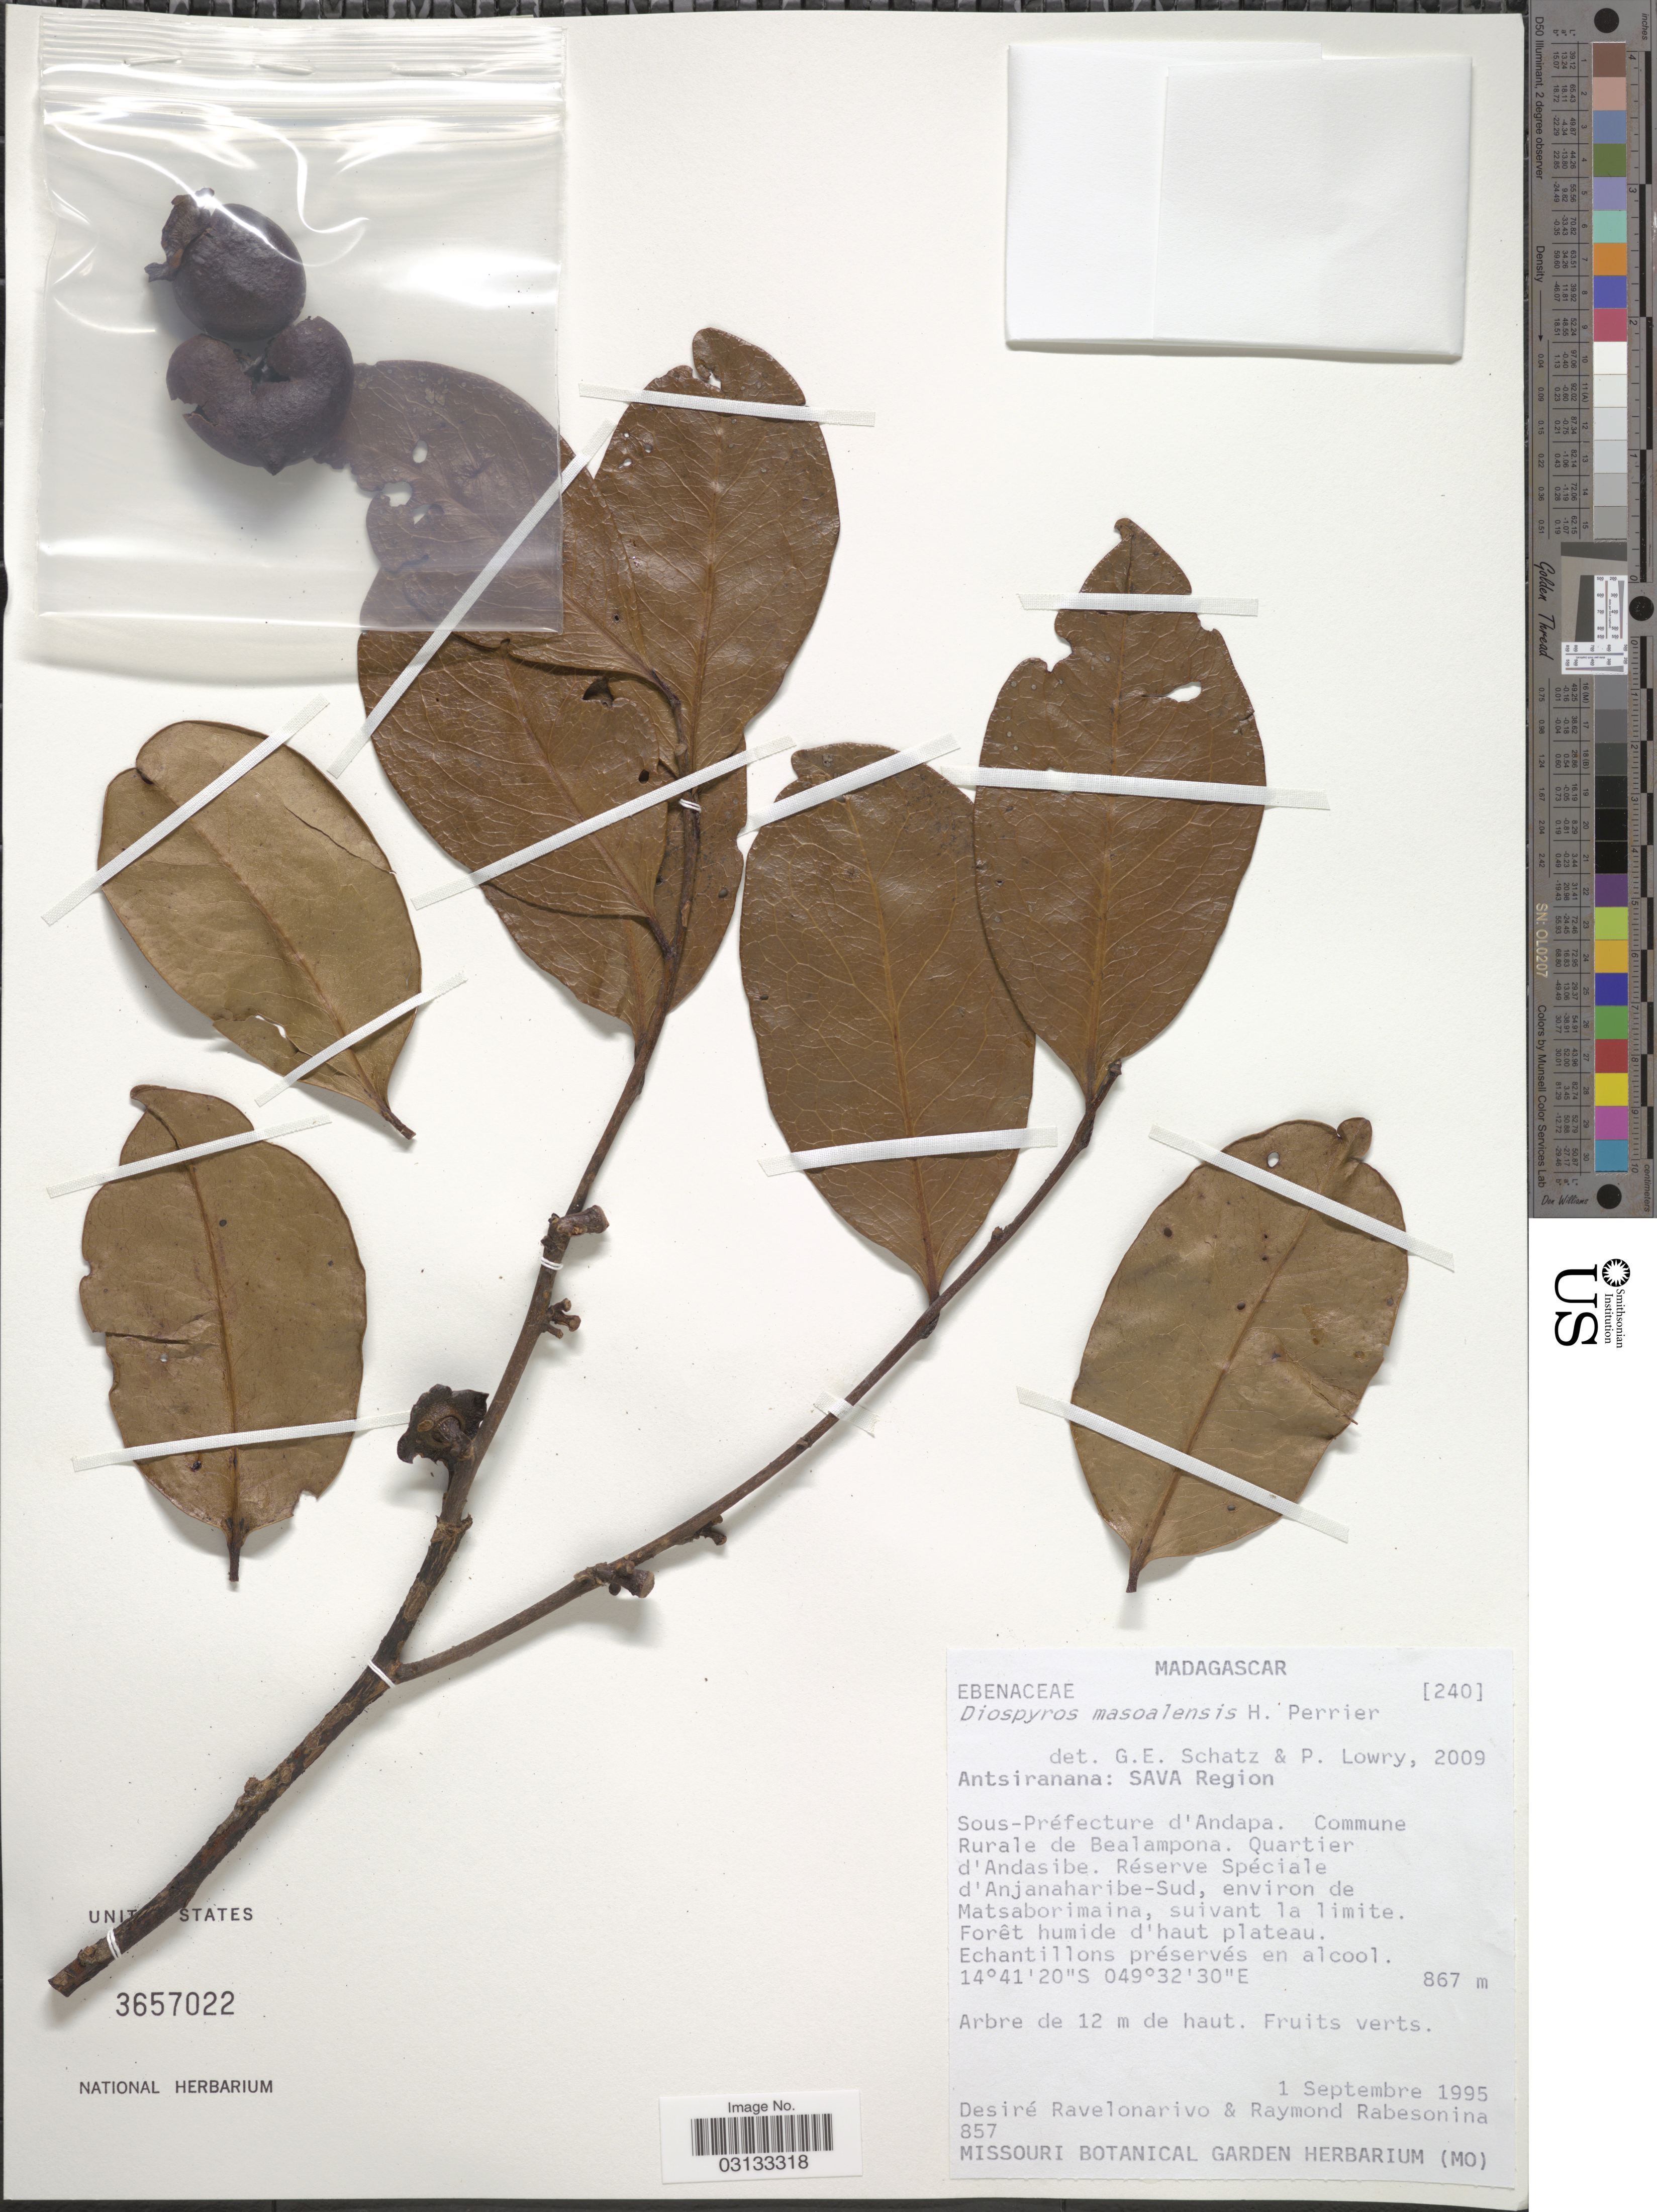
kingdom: Plantae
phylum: Tracheophyta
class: Magnoliopsida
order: Ericales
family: Ebenaceae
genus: Diospyros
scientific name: Diospyros masoalensis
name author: H. Perrier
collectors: D. Ravelonarivo & R. Rabesonina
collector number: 857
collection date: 1995-09-01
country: Madagascar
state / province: Sava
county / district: Andapa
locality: Sava Region. Sous-Préfecture d'Andapa. Commune Rurale de Bealampona. Quartier d'Andasibe. Réserve Spéciale d'Anjanaharibe-Sud, environ de Matsaborimaina, suivant la limite.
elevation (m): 867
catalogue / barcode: US 3657022